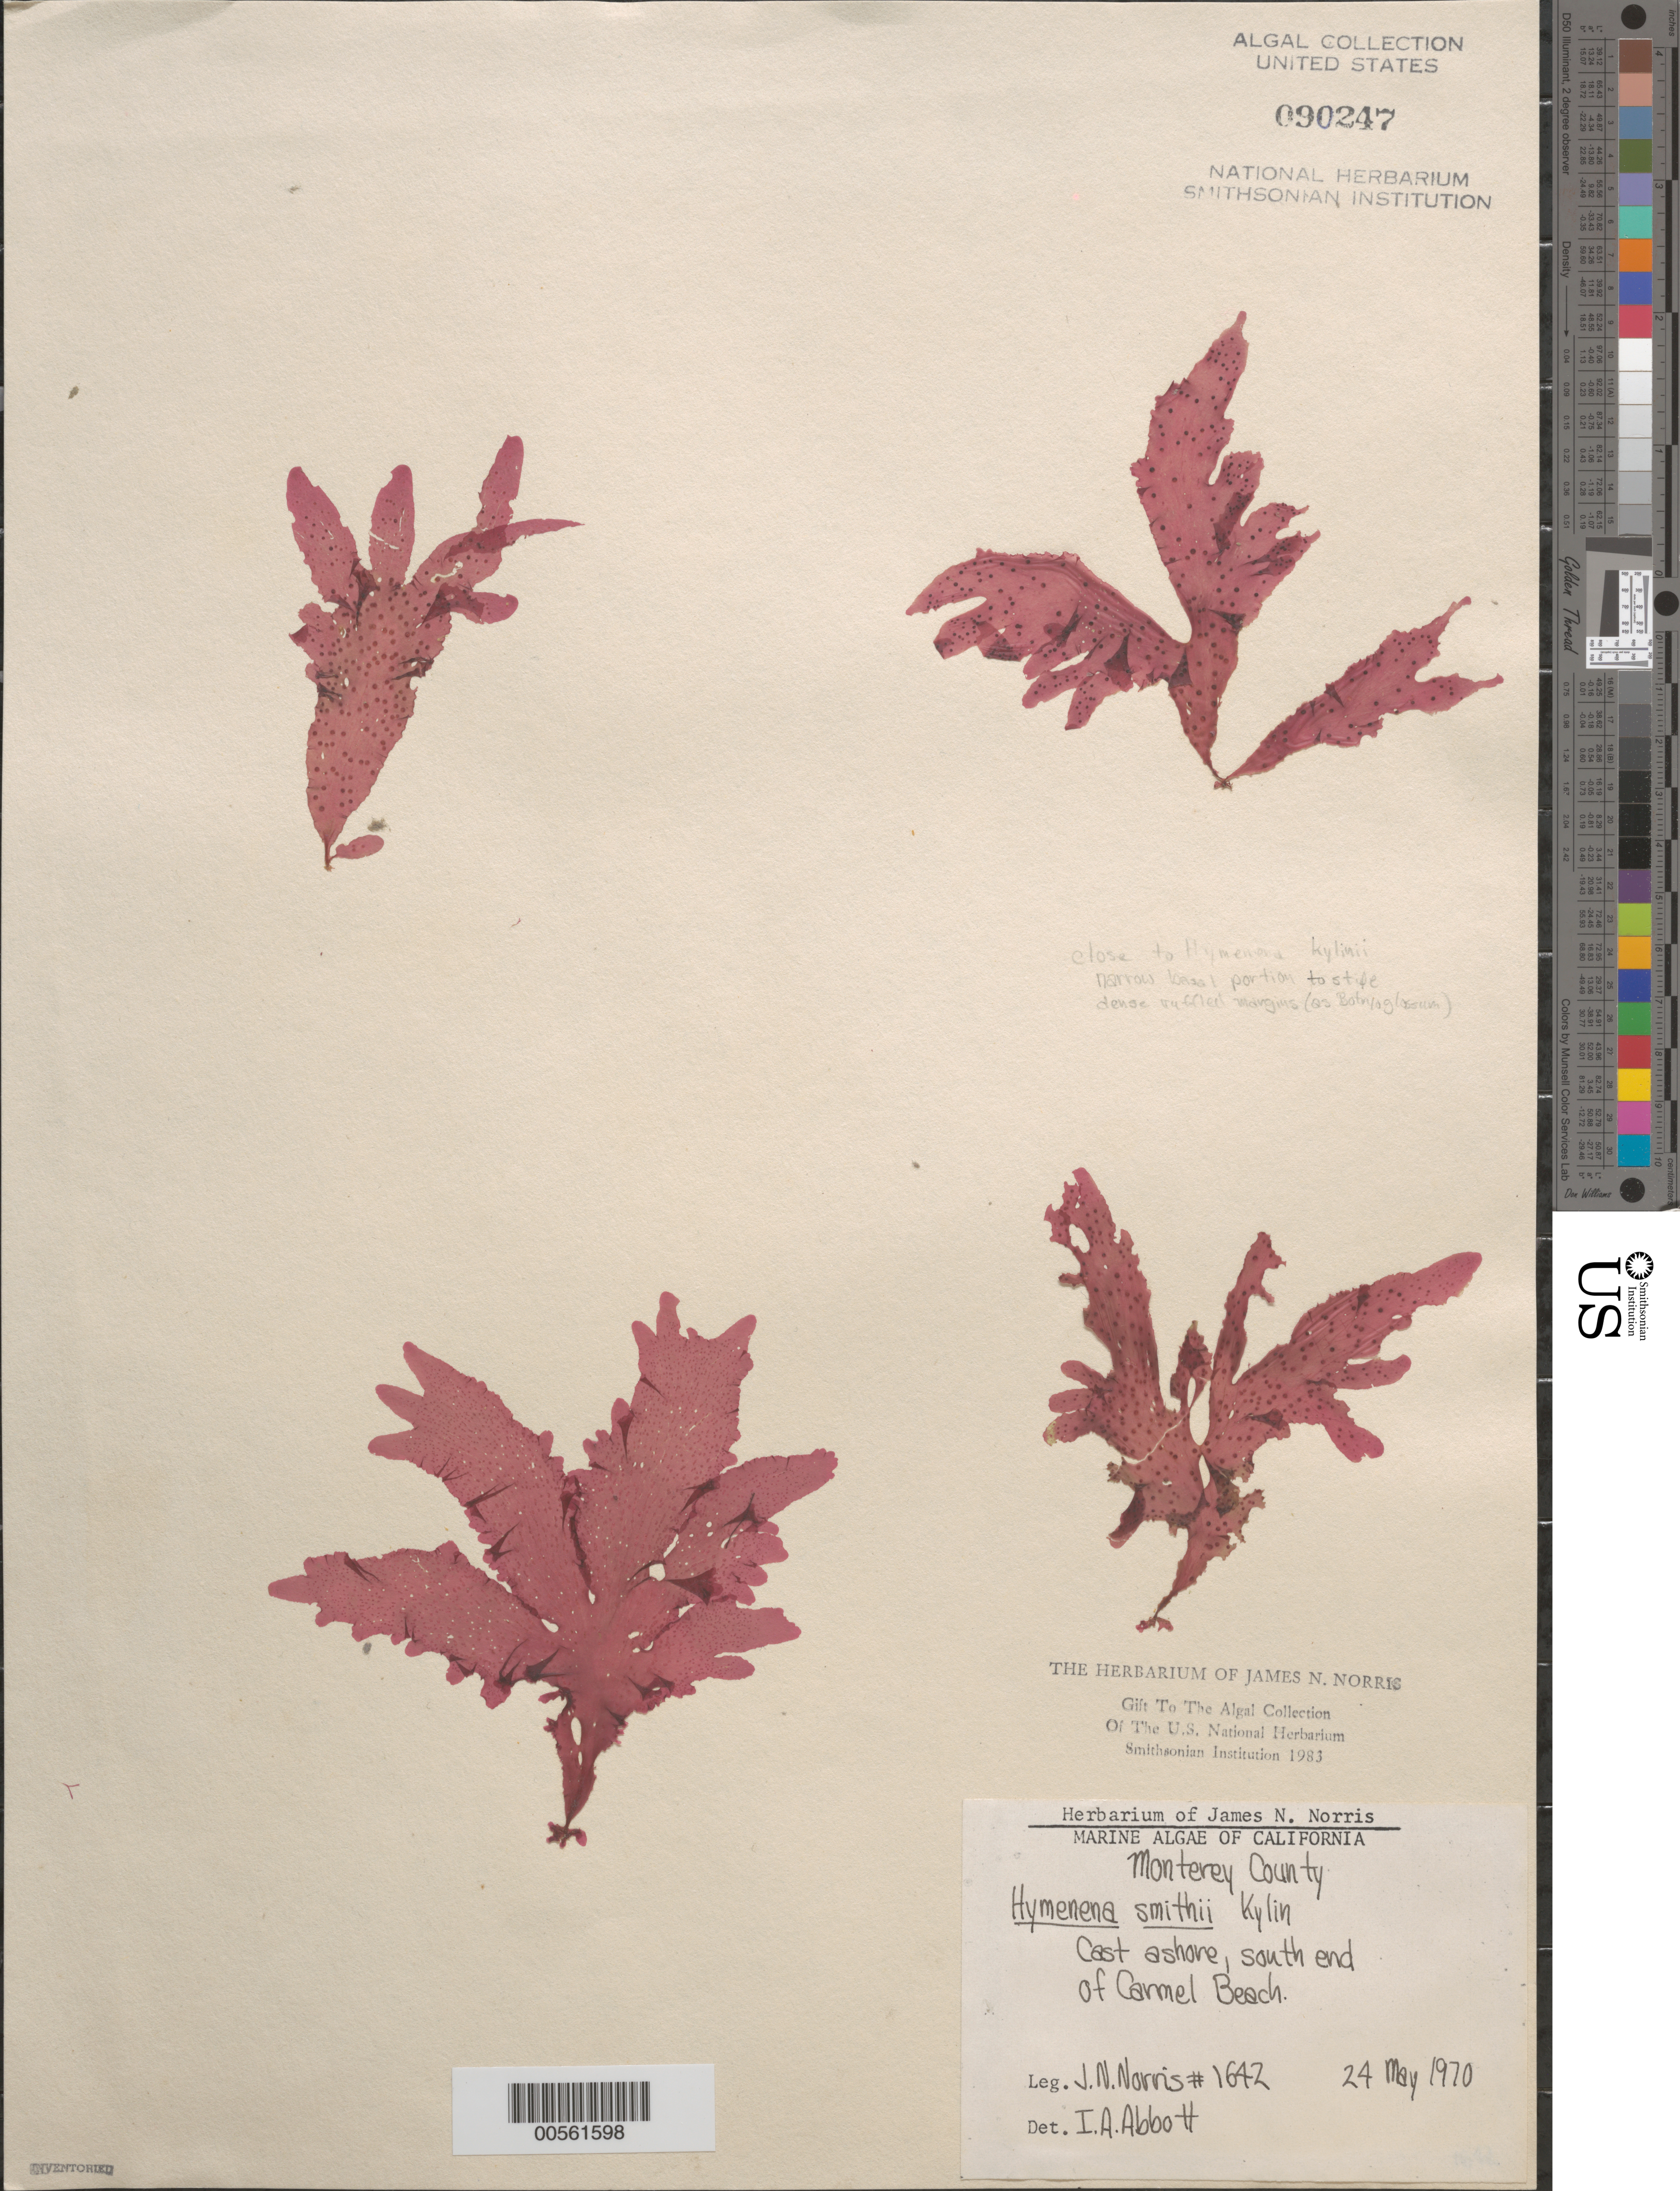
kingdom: Plantae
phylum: Rhodophyta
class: Florideophyceae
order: Ceramiales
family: Delesseriaceae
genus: Hymenena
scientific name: Hymenena setchellii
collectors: J. N. Norris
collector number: JN-1642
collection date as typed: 24 May 1970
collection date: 1970-05-24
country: United States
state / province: California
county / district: Monterey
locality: Carmel Beach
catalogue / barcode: US 90247